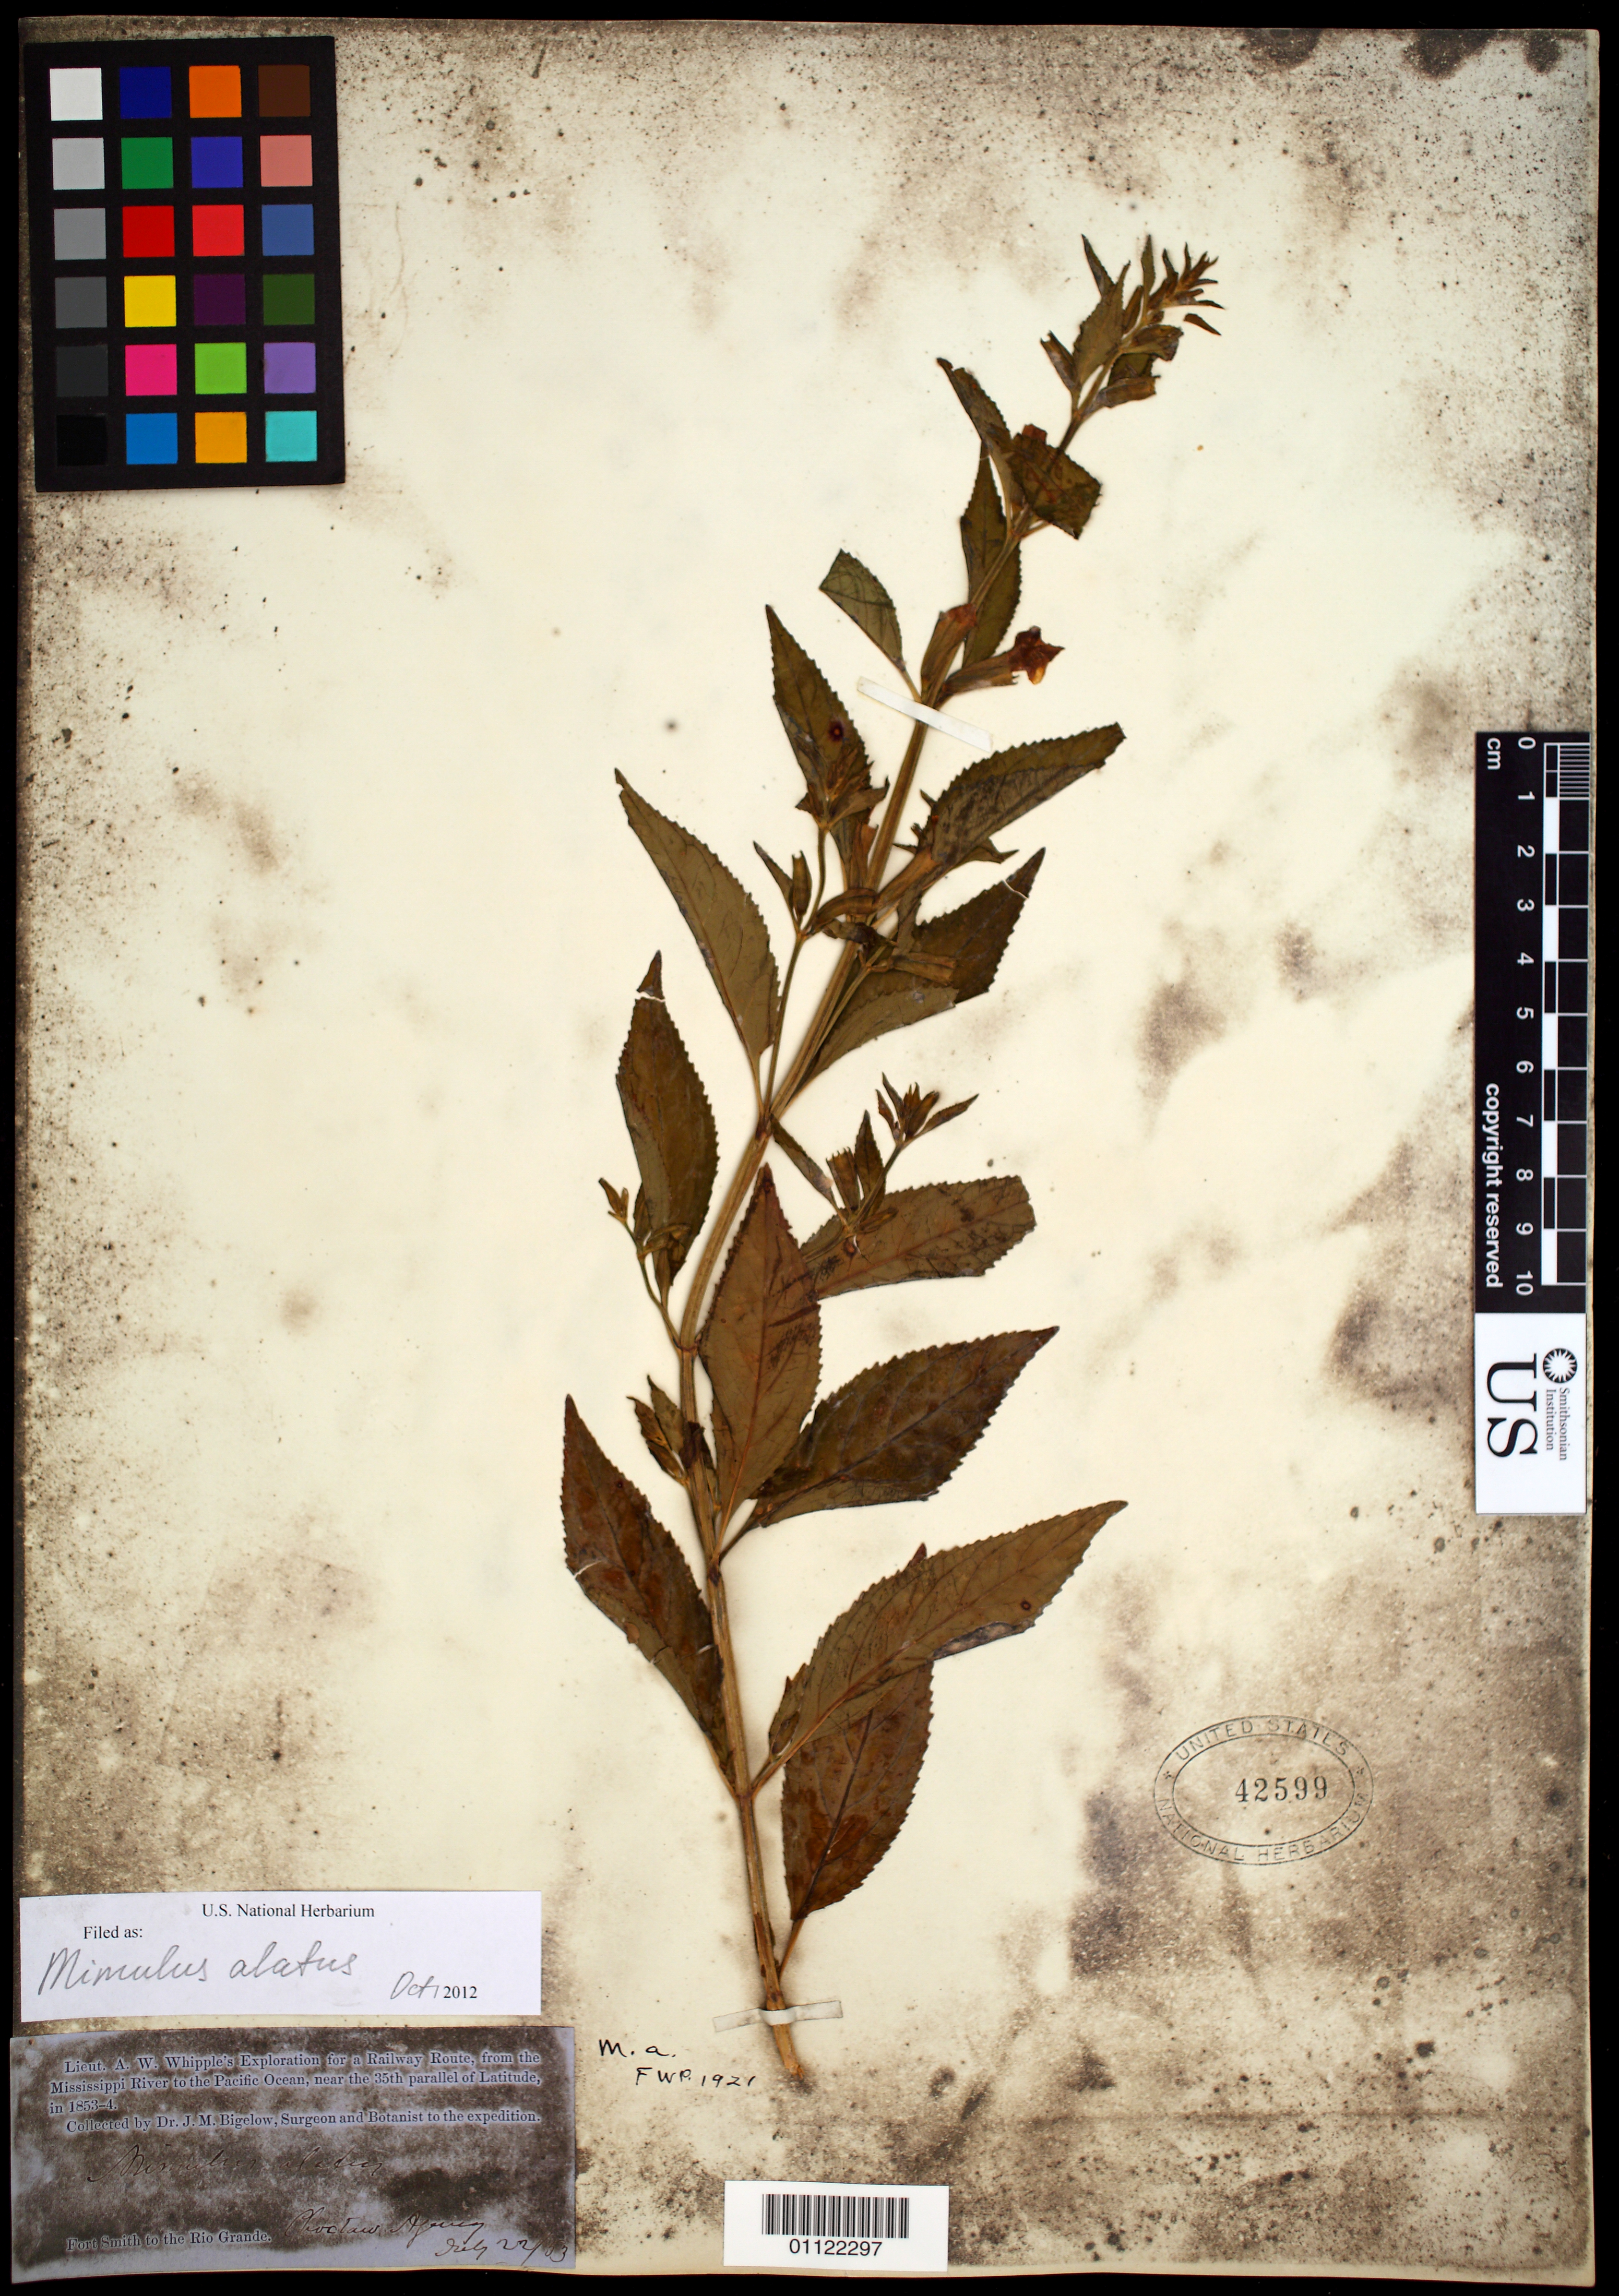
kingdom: Plantae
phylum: Tracheophyta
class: Magnoliopsida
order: Lamiales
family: Phrymaceae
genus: Mimulus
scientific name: Mimulus alatus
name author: Aiton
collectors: J. M. Bigelow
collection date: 1853-07-22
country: United States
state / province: Oklahoma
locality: Fort Smith to Rio Grande. Choctaw Agency.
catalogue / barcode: US 42599